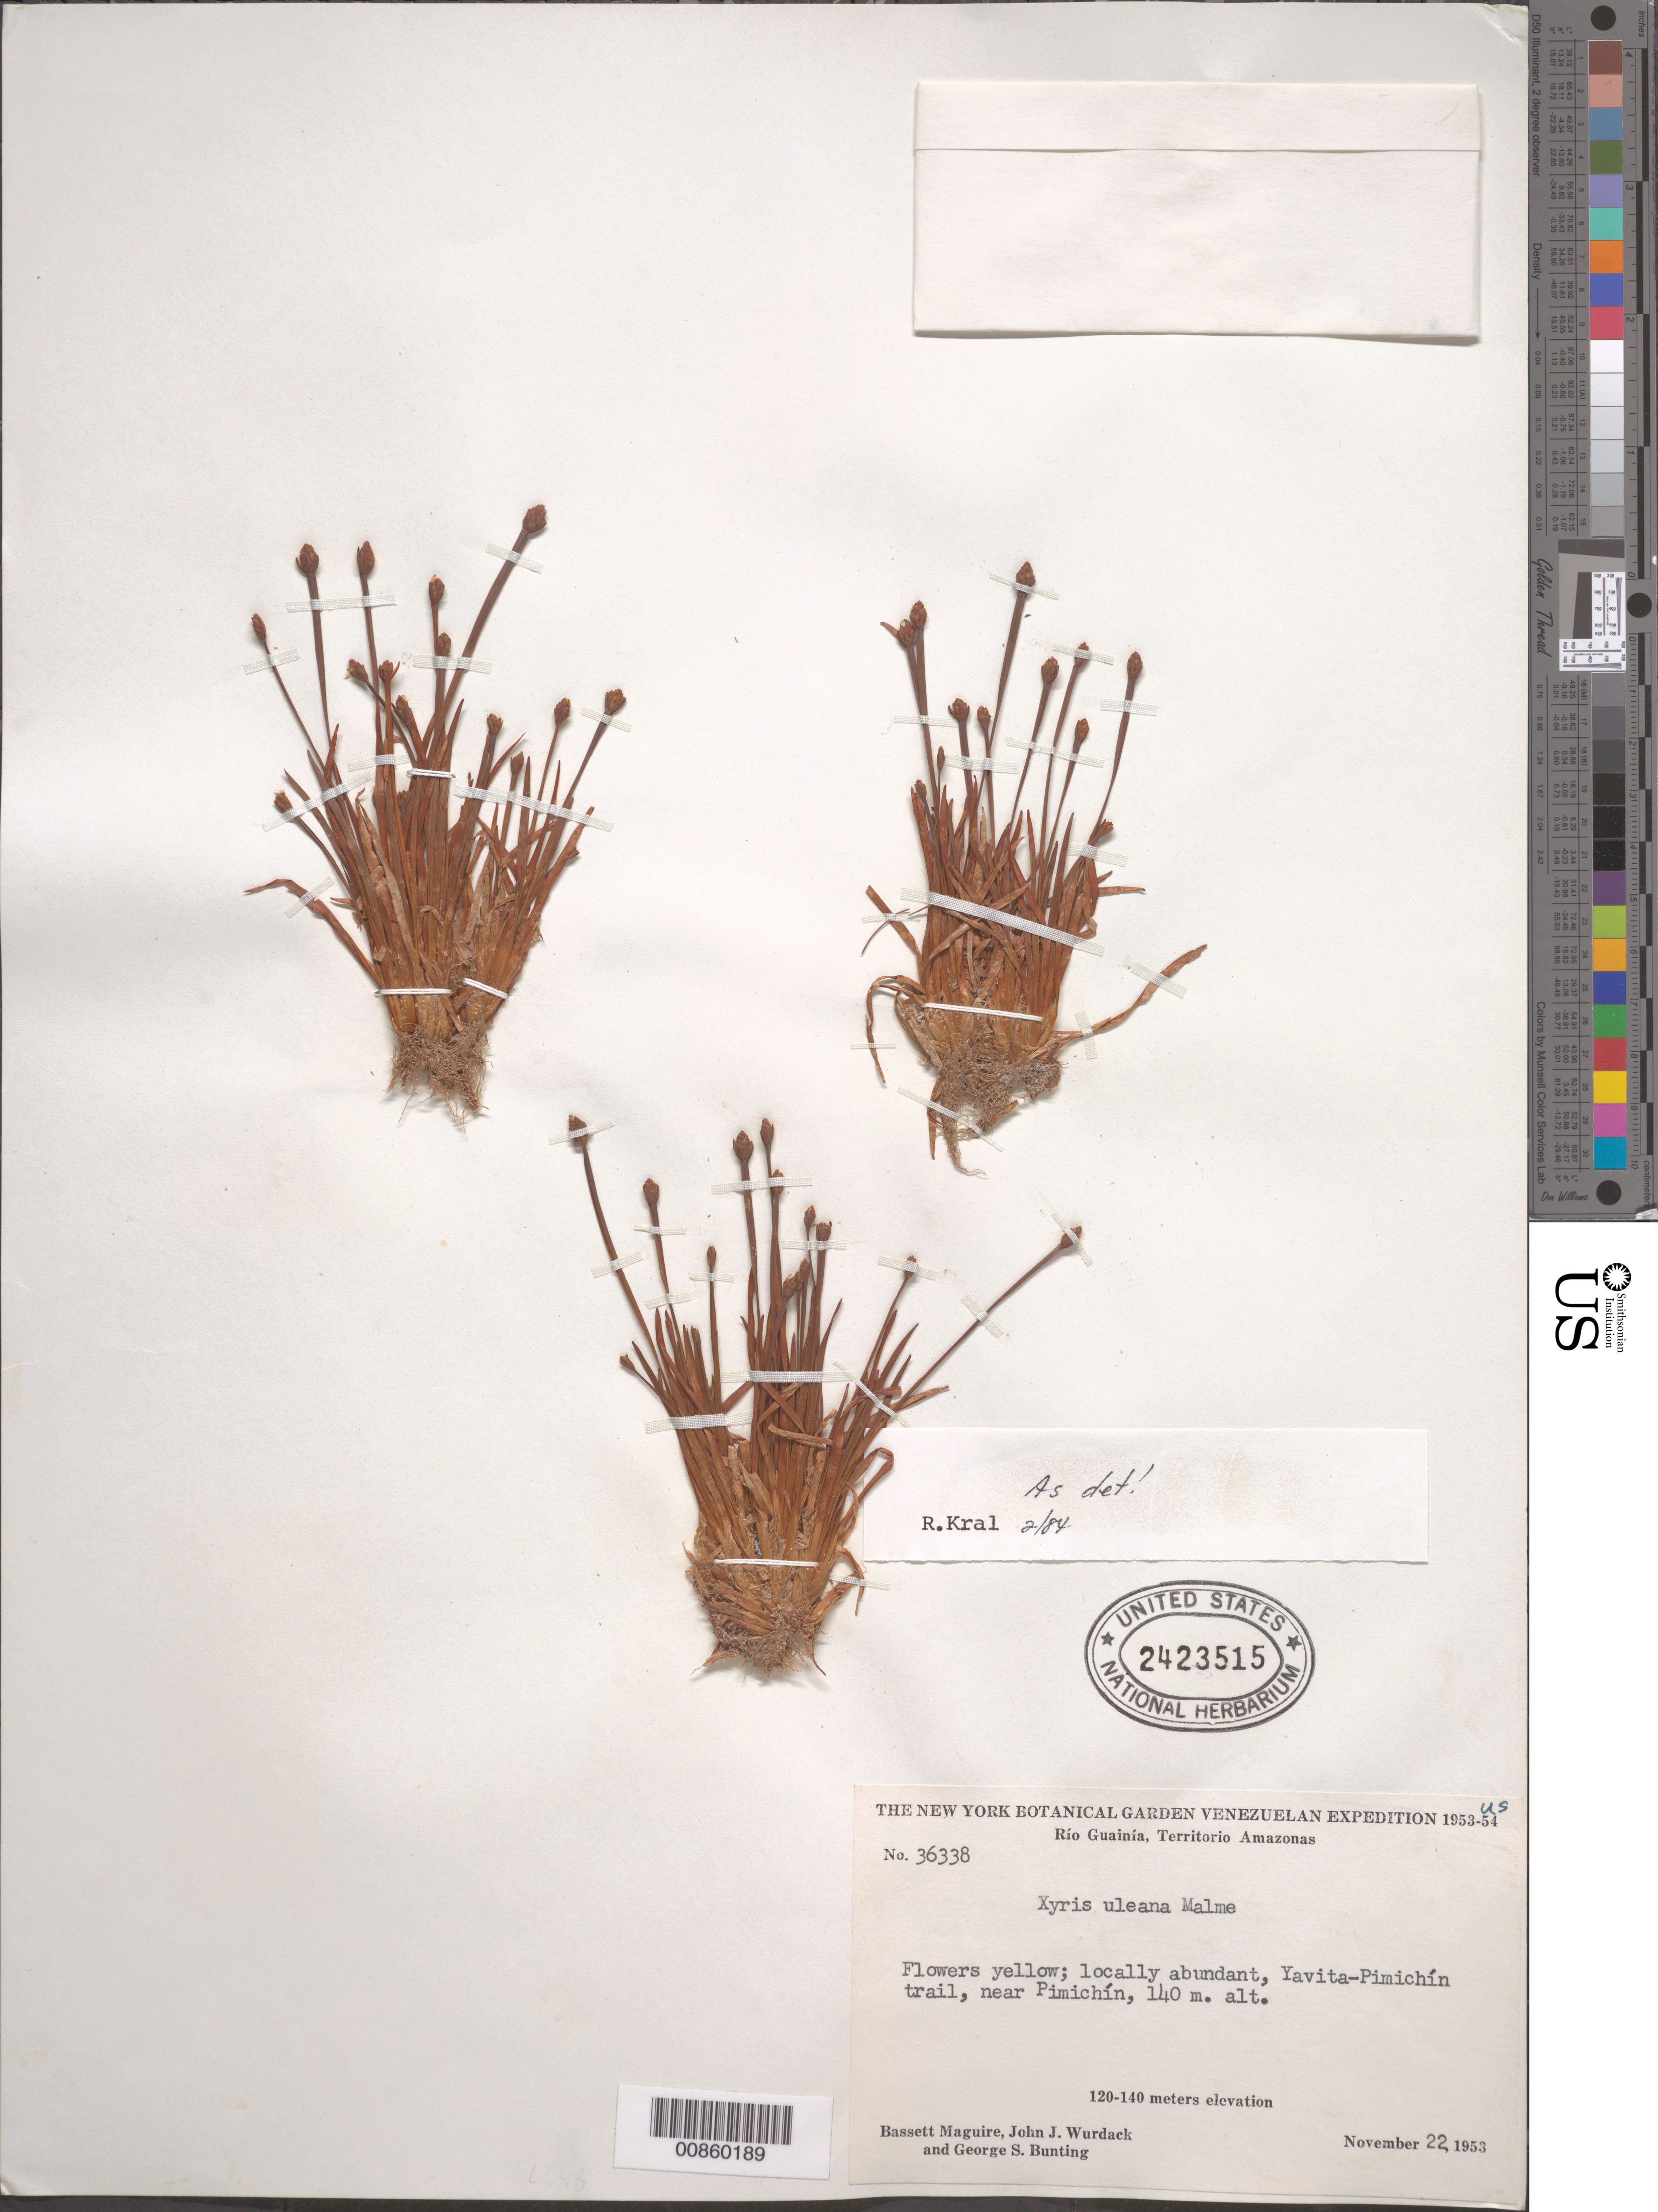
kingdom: Plantae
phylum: Tracheophyta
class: Liliopsida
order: Poales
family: Xyridaceae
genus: Xyris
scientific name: Xyris uleana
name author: Malme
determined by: Kral, Robert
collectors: B. Maguire, J. J. Wurdack & G. S. Bunting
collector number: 36338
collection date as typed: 22-Nov-53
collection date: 1953-11-22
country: Venezuela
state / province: Amazonas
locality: Yavita-Pimichin trail, near Pimichín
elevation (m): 140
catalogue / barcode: US 2423515